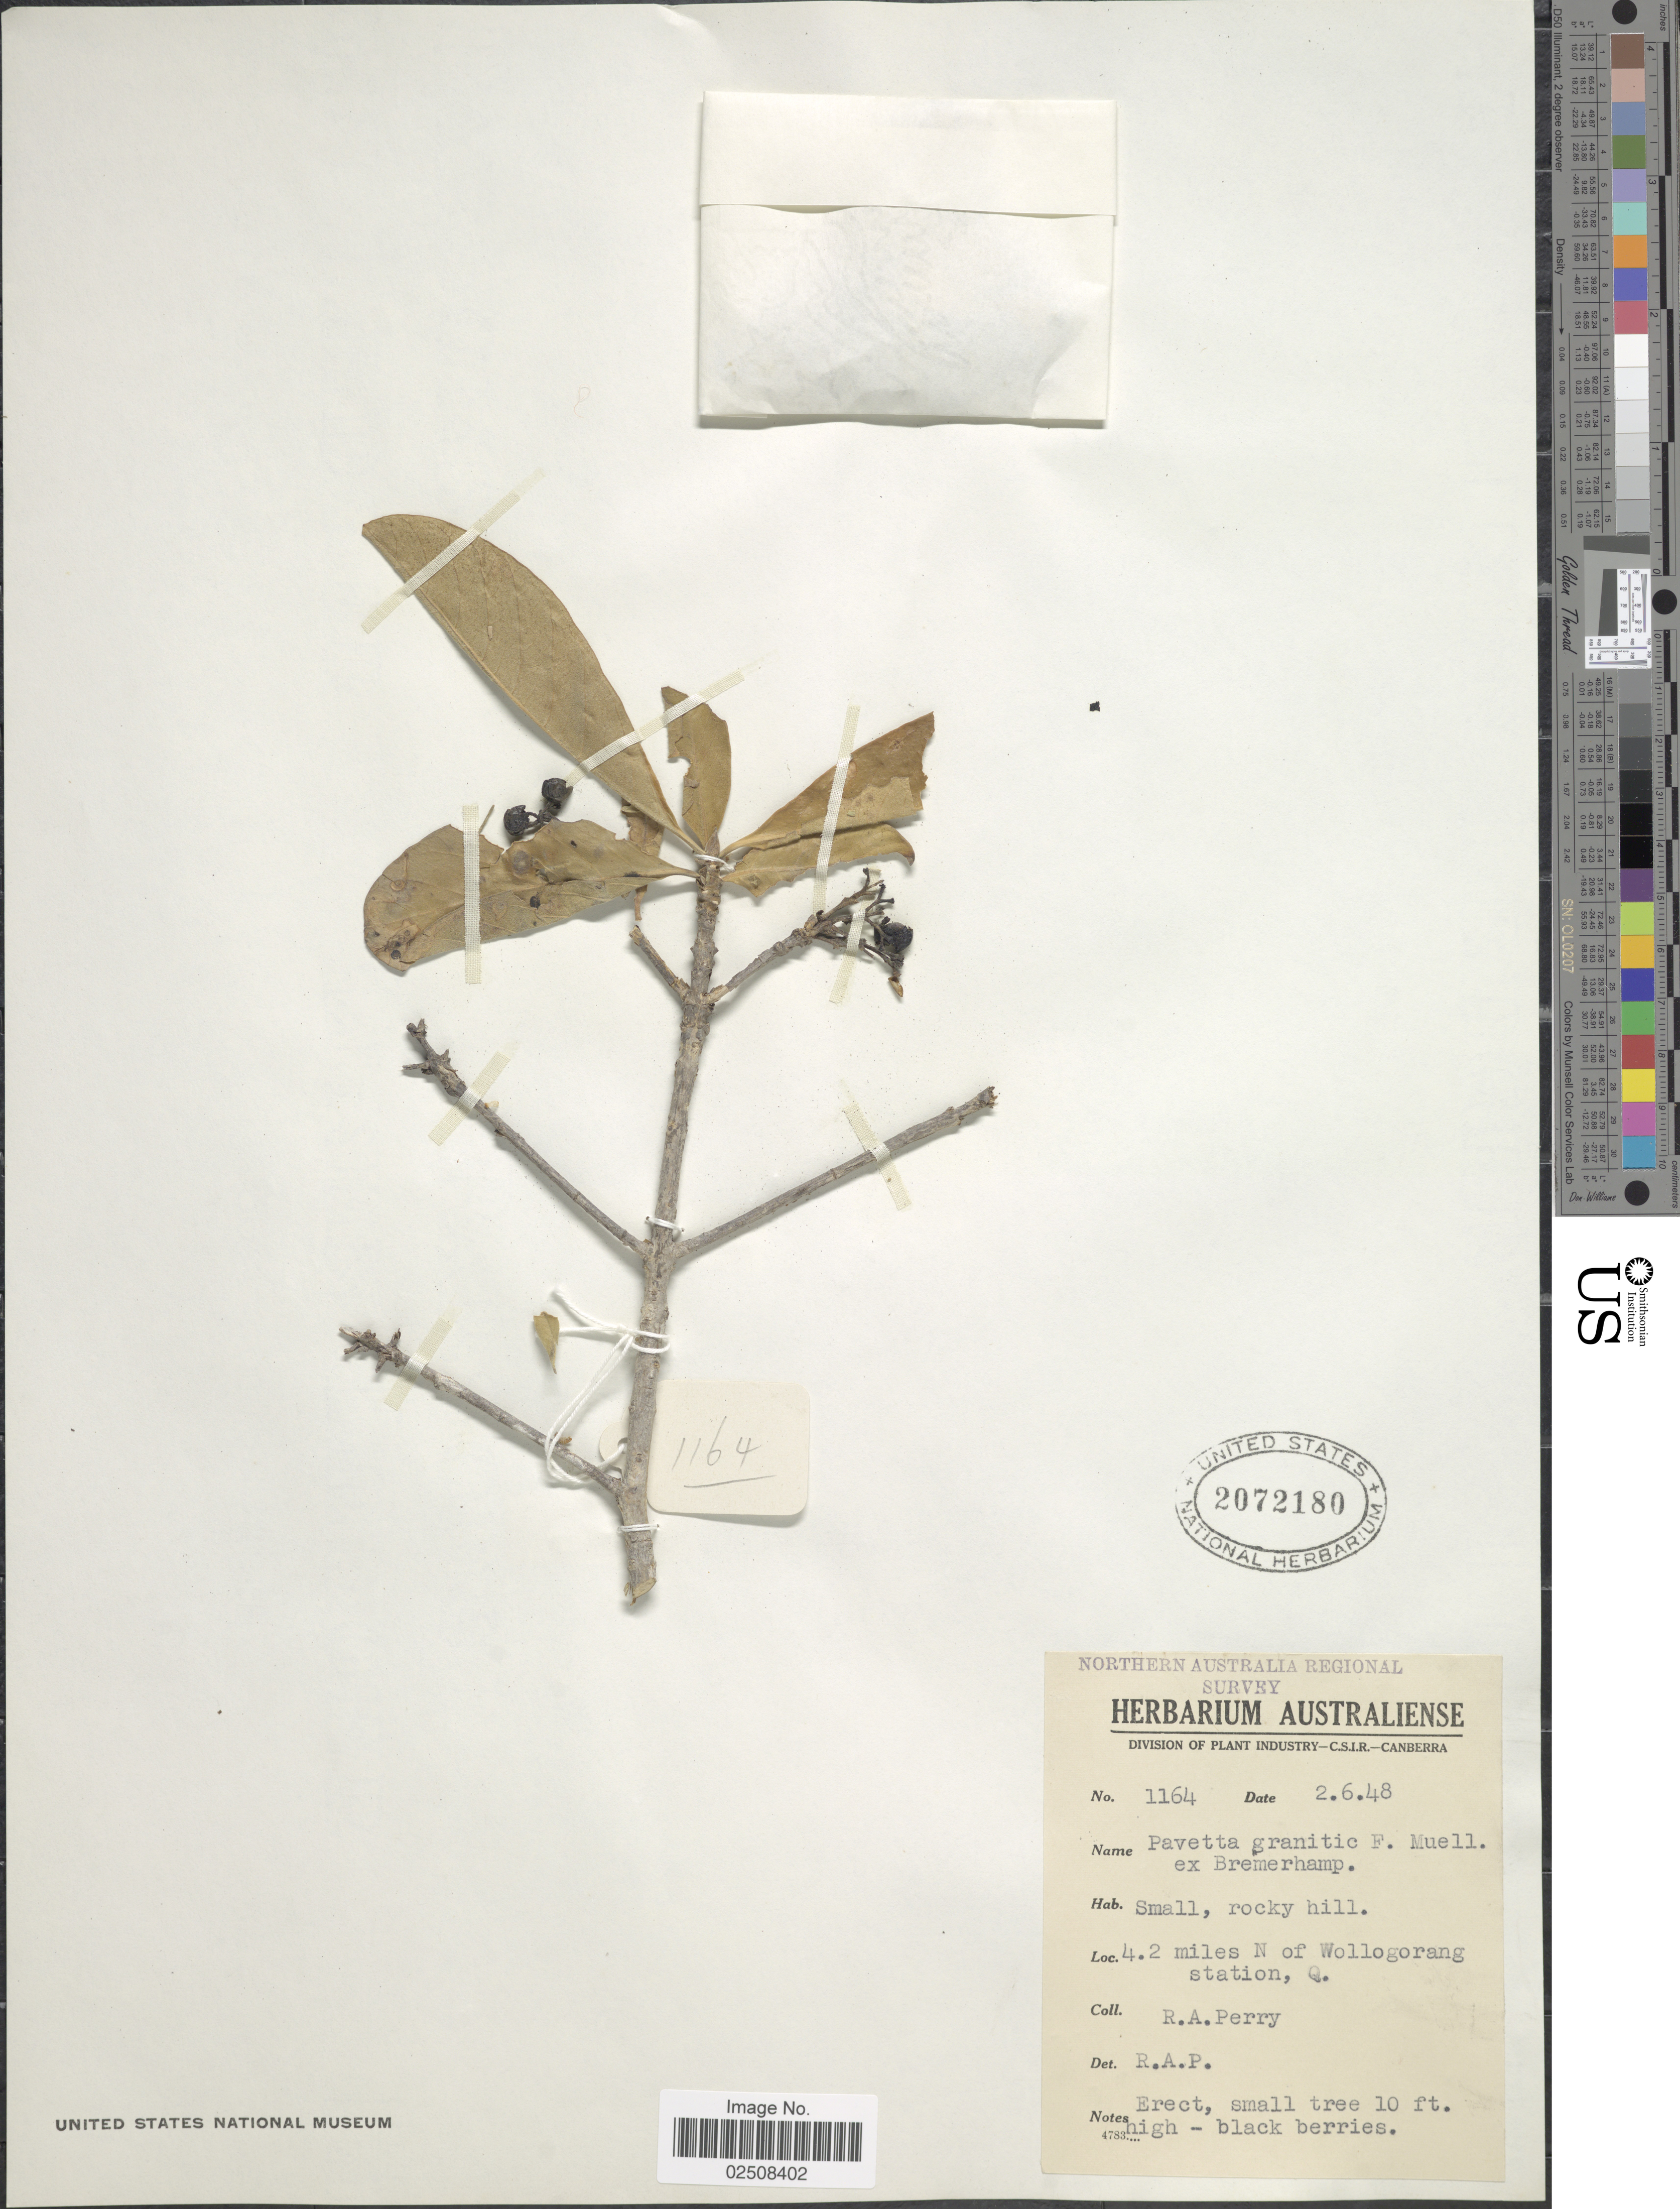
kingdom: Plantae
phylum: Tracheophyta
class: Magnoliopsida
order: Gentianales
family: Rubiaceae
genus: Pavetta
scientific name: Pavetta granitica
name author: F. Muell. ex Bremek.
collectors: Perry, R. A.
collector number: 1164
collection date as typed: Transcribed d/m/y: 2/6/48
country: Australia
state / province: Queensland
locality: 4.2 miles N of Wollogorang station, Q.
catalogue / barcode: US 2072180